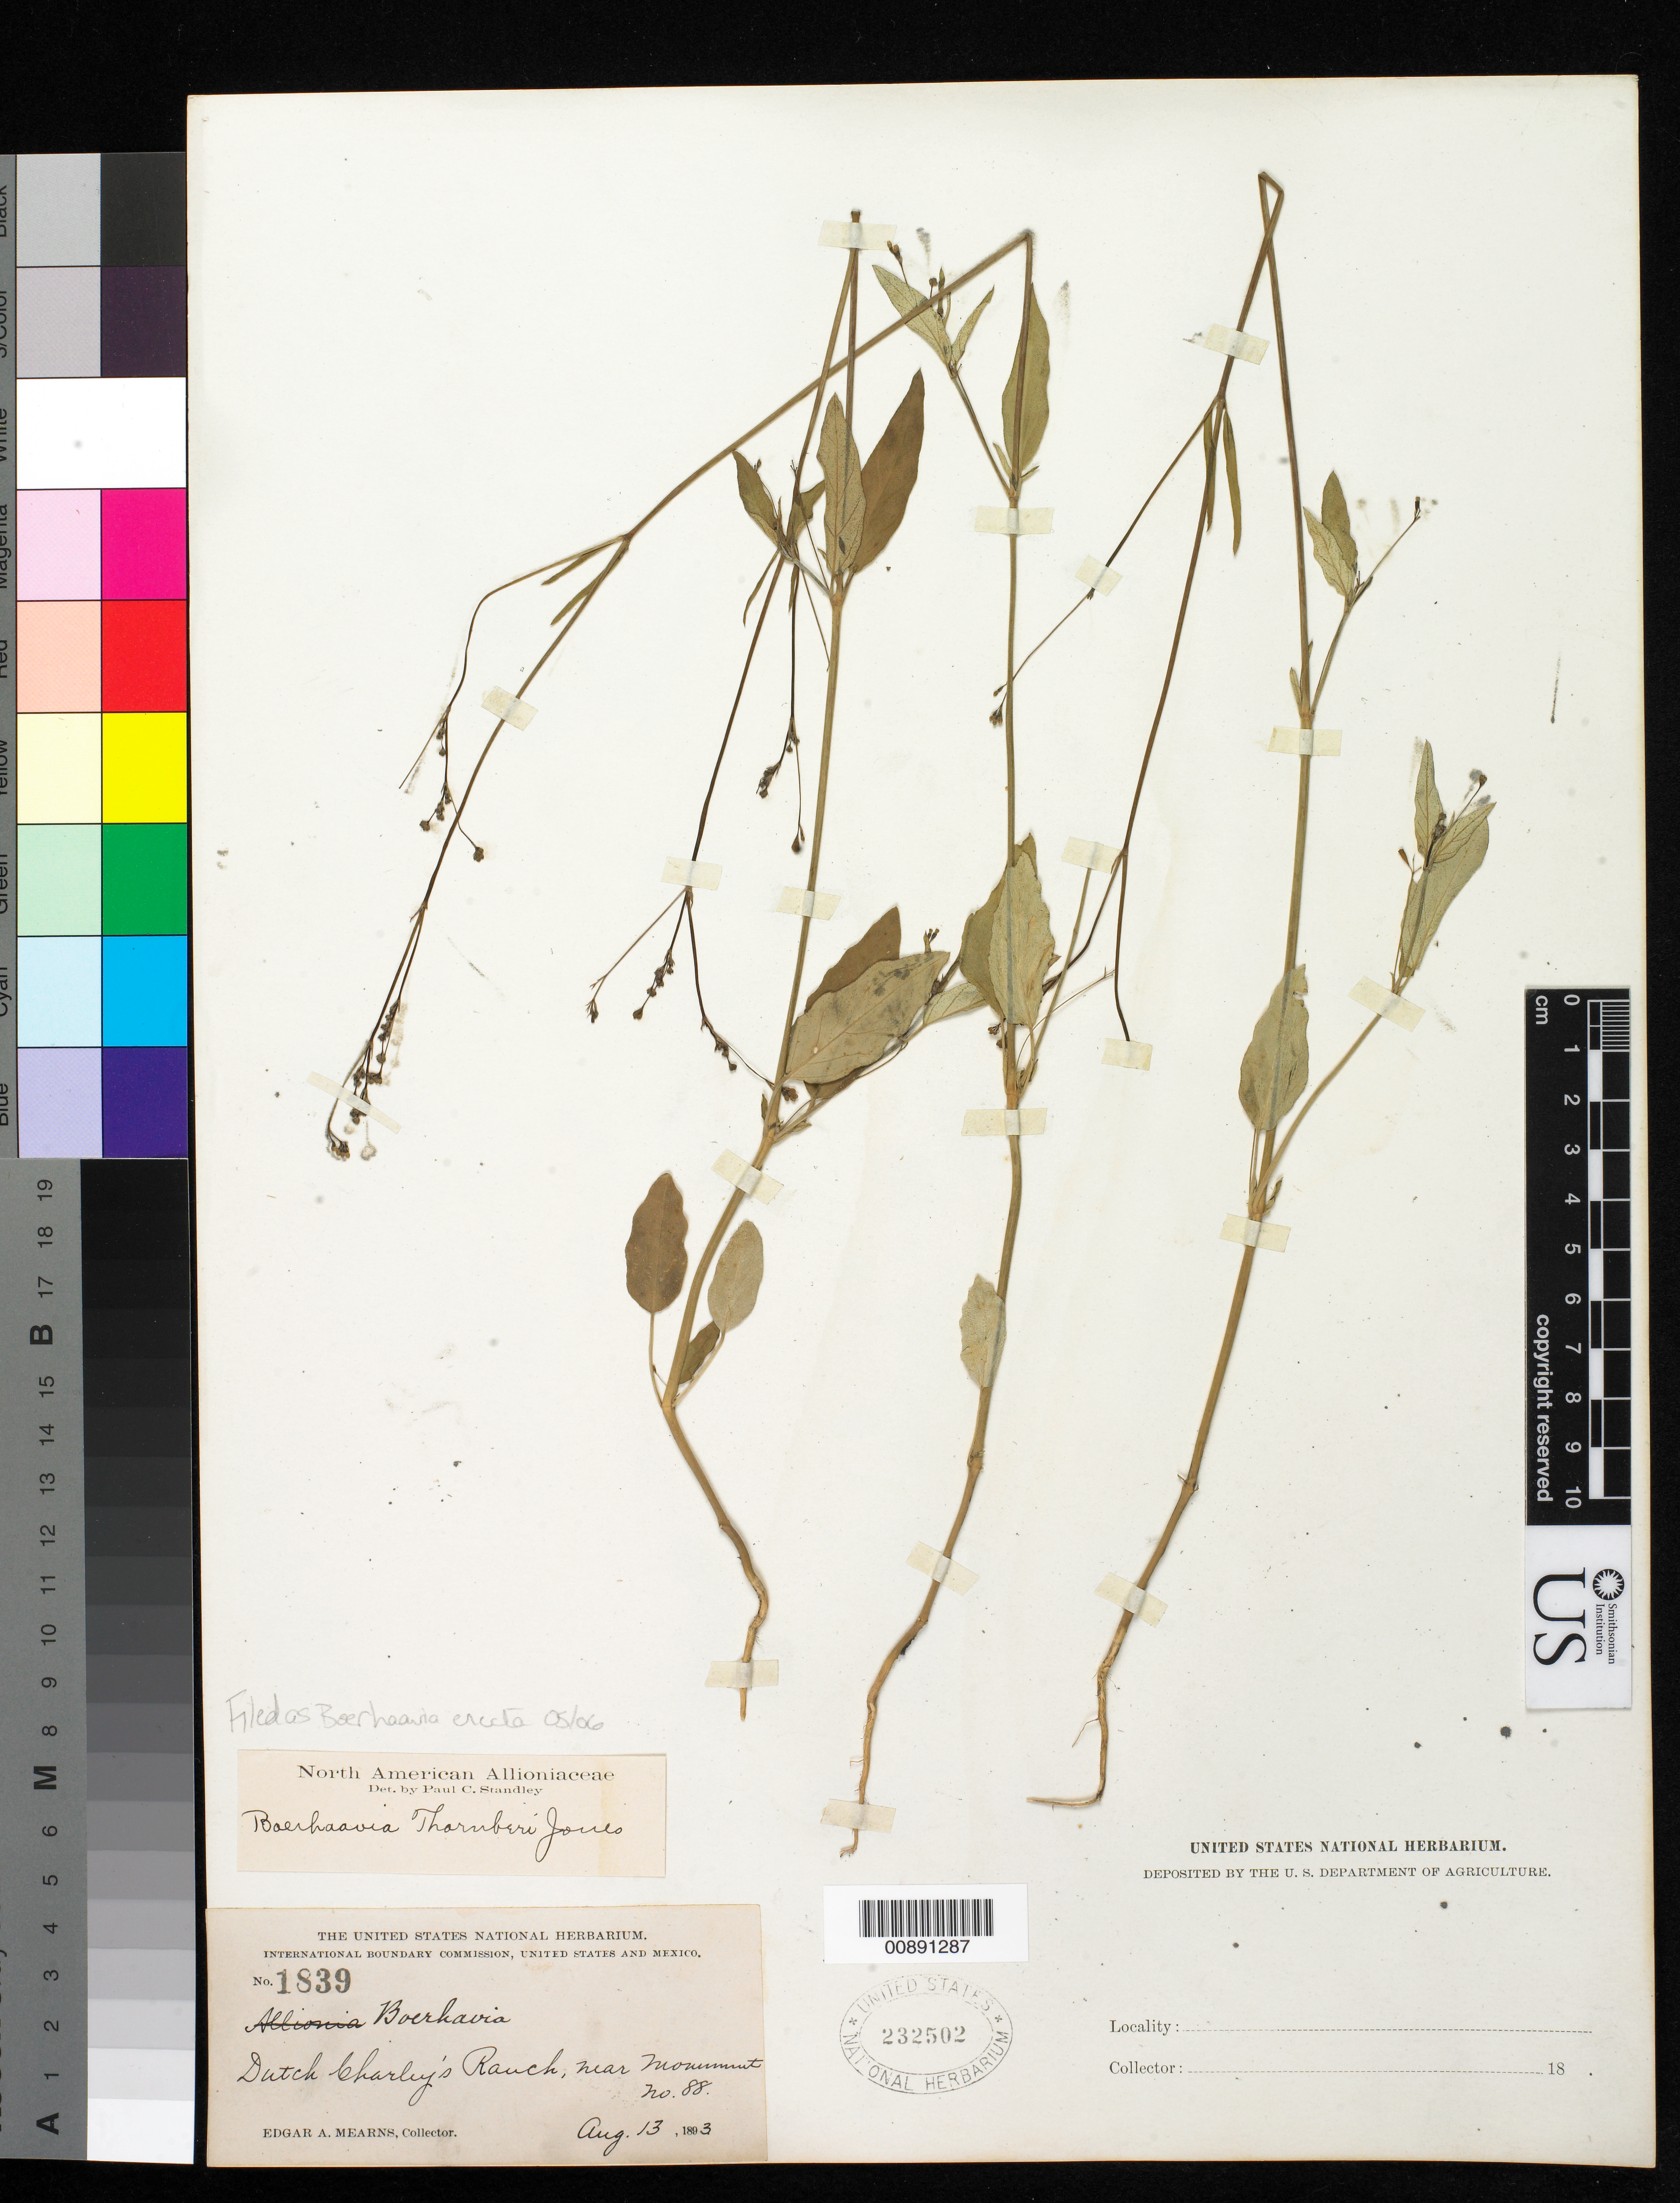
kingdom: Plantae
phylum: Tracheophyta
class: Magnoliopsida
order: Caryophyllales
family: Nyctaginaceae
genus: Boerhavia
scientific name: Boerhavia erecta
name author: L.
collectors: E. A. Mearns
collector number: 1839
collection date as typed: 13 Aug 1893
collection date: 1893-08-13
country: United States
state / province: Arizona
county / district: Cochise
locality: Dutch Charley's Ranch, near Monument no. 88.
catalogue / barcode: US 232502